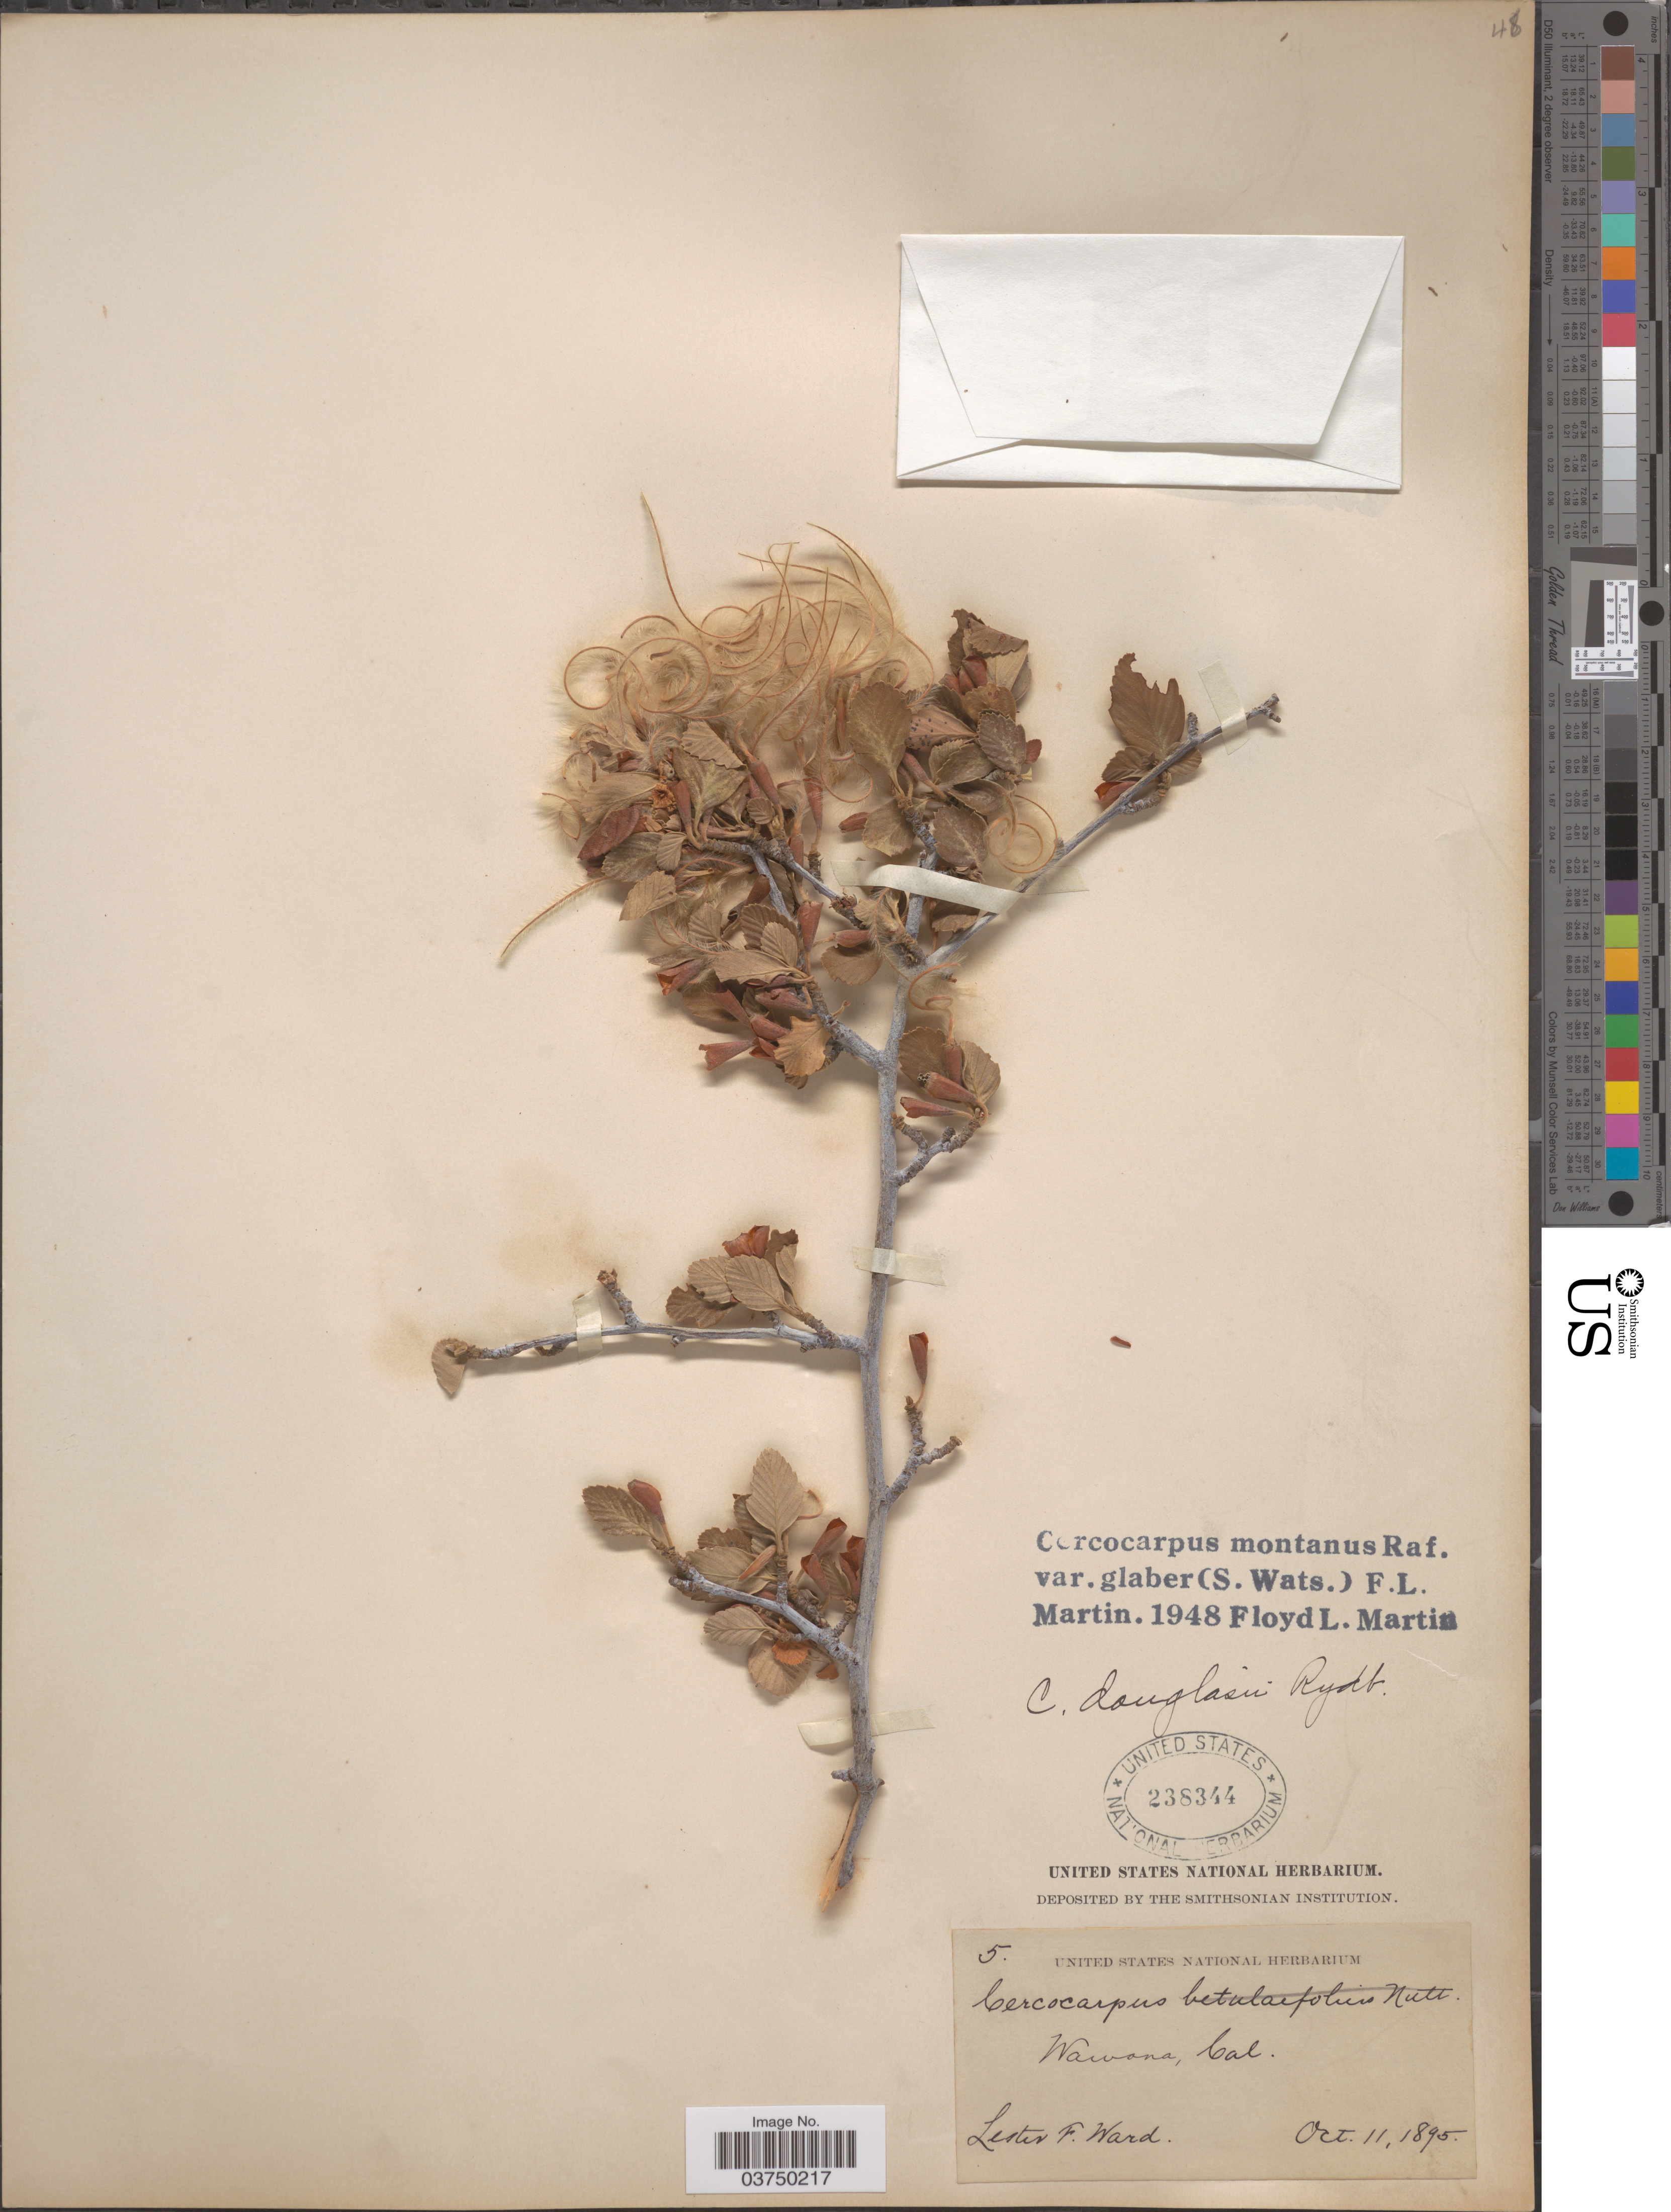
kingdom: Plantae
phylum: Tracheophyta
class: Magnoliopsida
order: Rosales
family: Rosaceae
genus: Cercocarpus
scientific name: Cercocarpus montanus var. glaber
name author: (S. Watson) F.L. Martin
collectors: L. F. Ward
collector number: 5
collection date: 1895-10-11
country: United States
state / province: California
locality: Wawona.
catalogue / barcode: US 238344